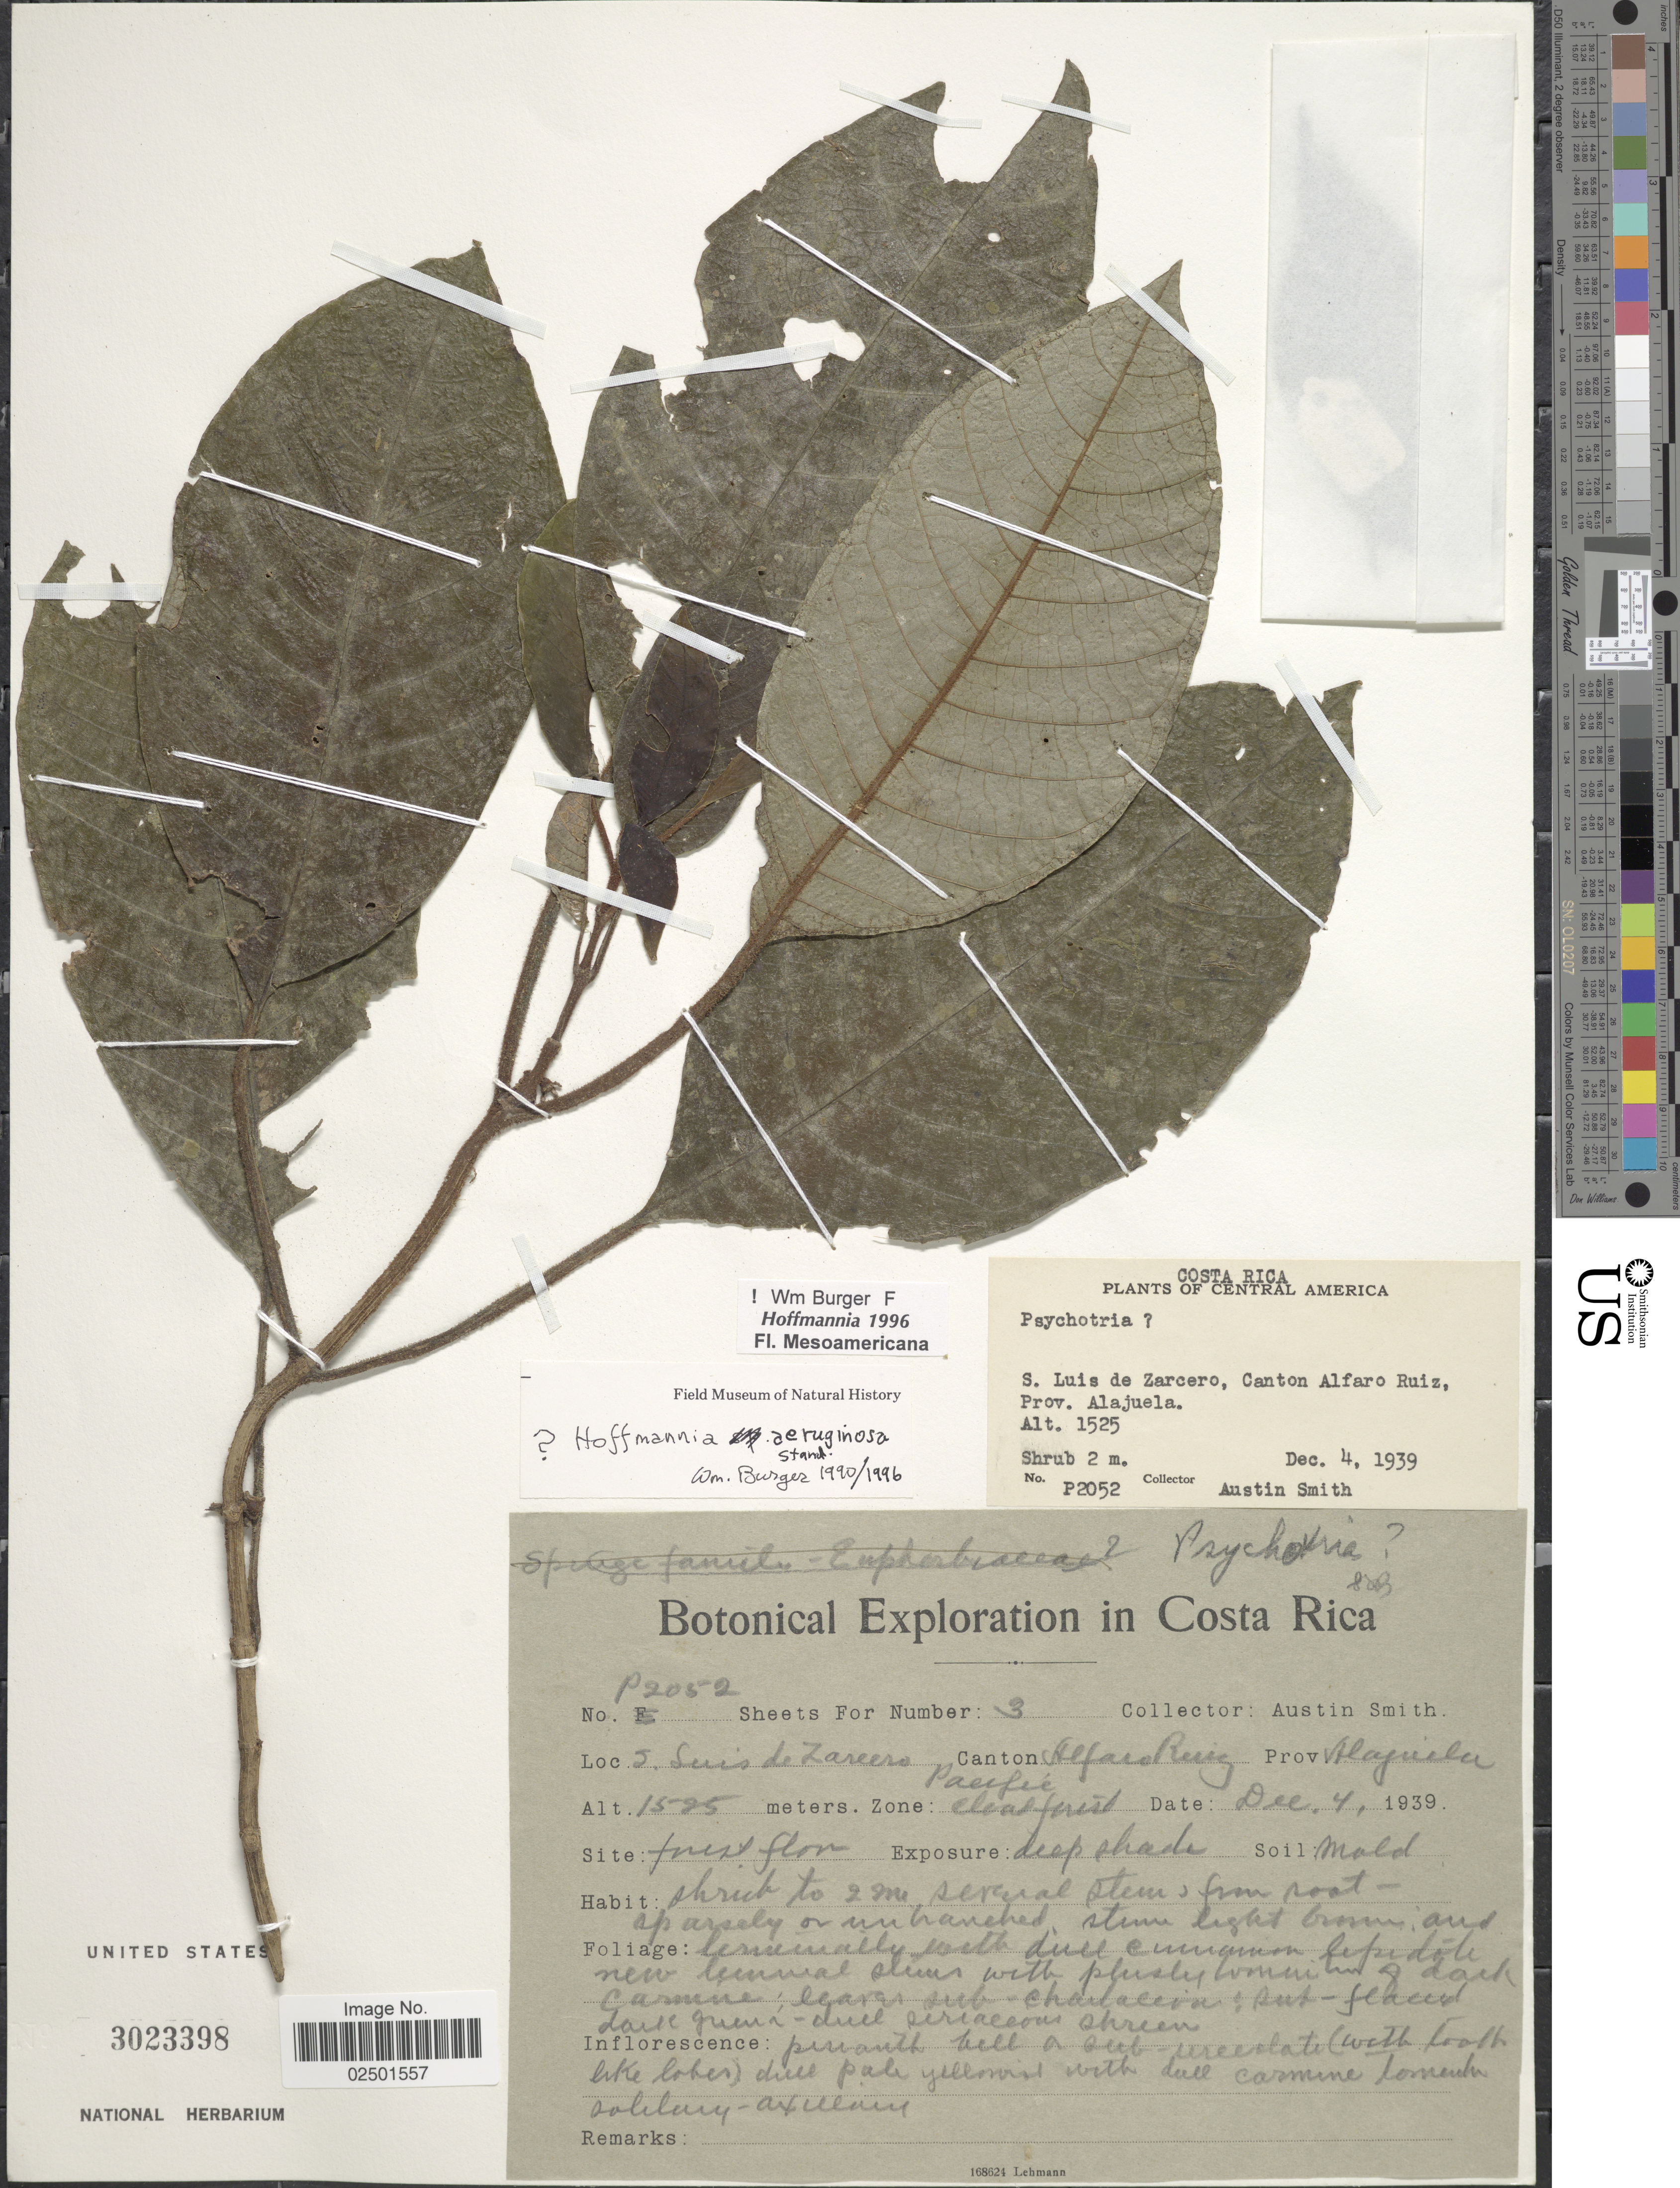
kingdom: Plantae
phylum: Tracheophyta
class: Magnoliopsida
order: Gentianales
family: Rubiaceae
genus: Hoffmannia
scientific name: Hoffmannia aeruginosa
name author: Standl.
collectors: Aust P. Smith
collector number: P2052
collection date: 1939-12-04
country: Costa Rica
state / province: Alajuela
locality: S. Luis de Zarcero, Canton Alfaro Ruiz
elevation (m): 1525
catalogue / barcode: US 3023398